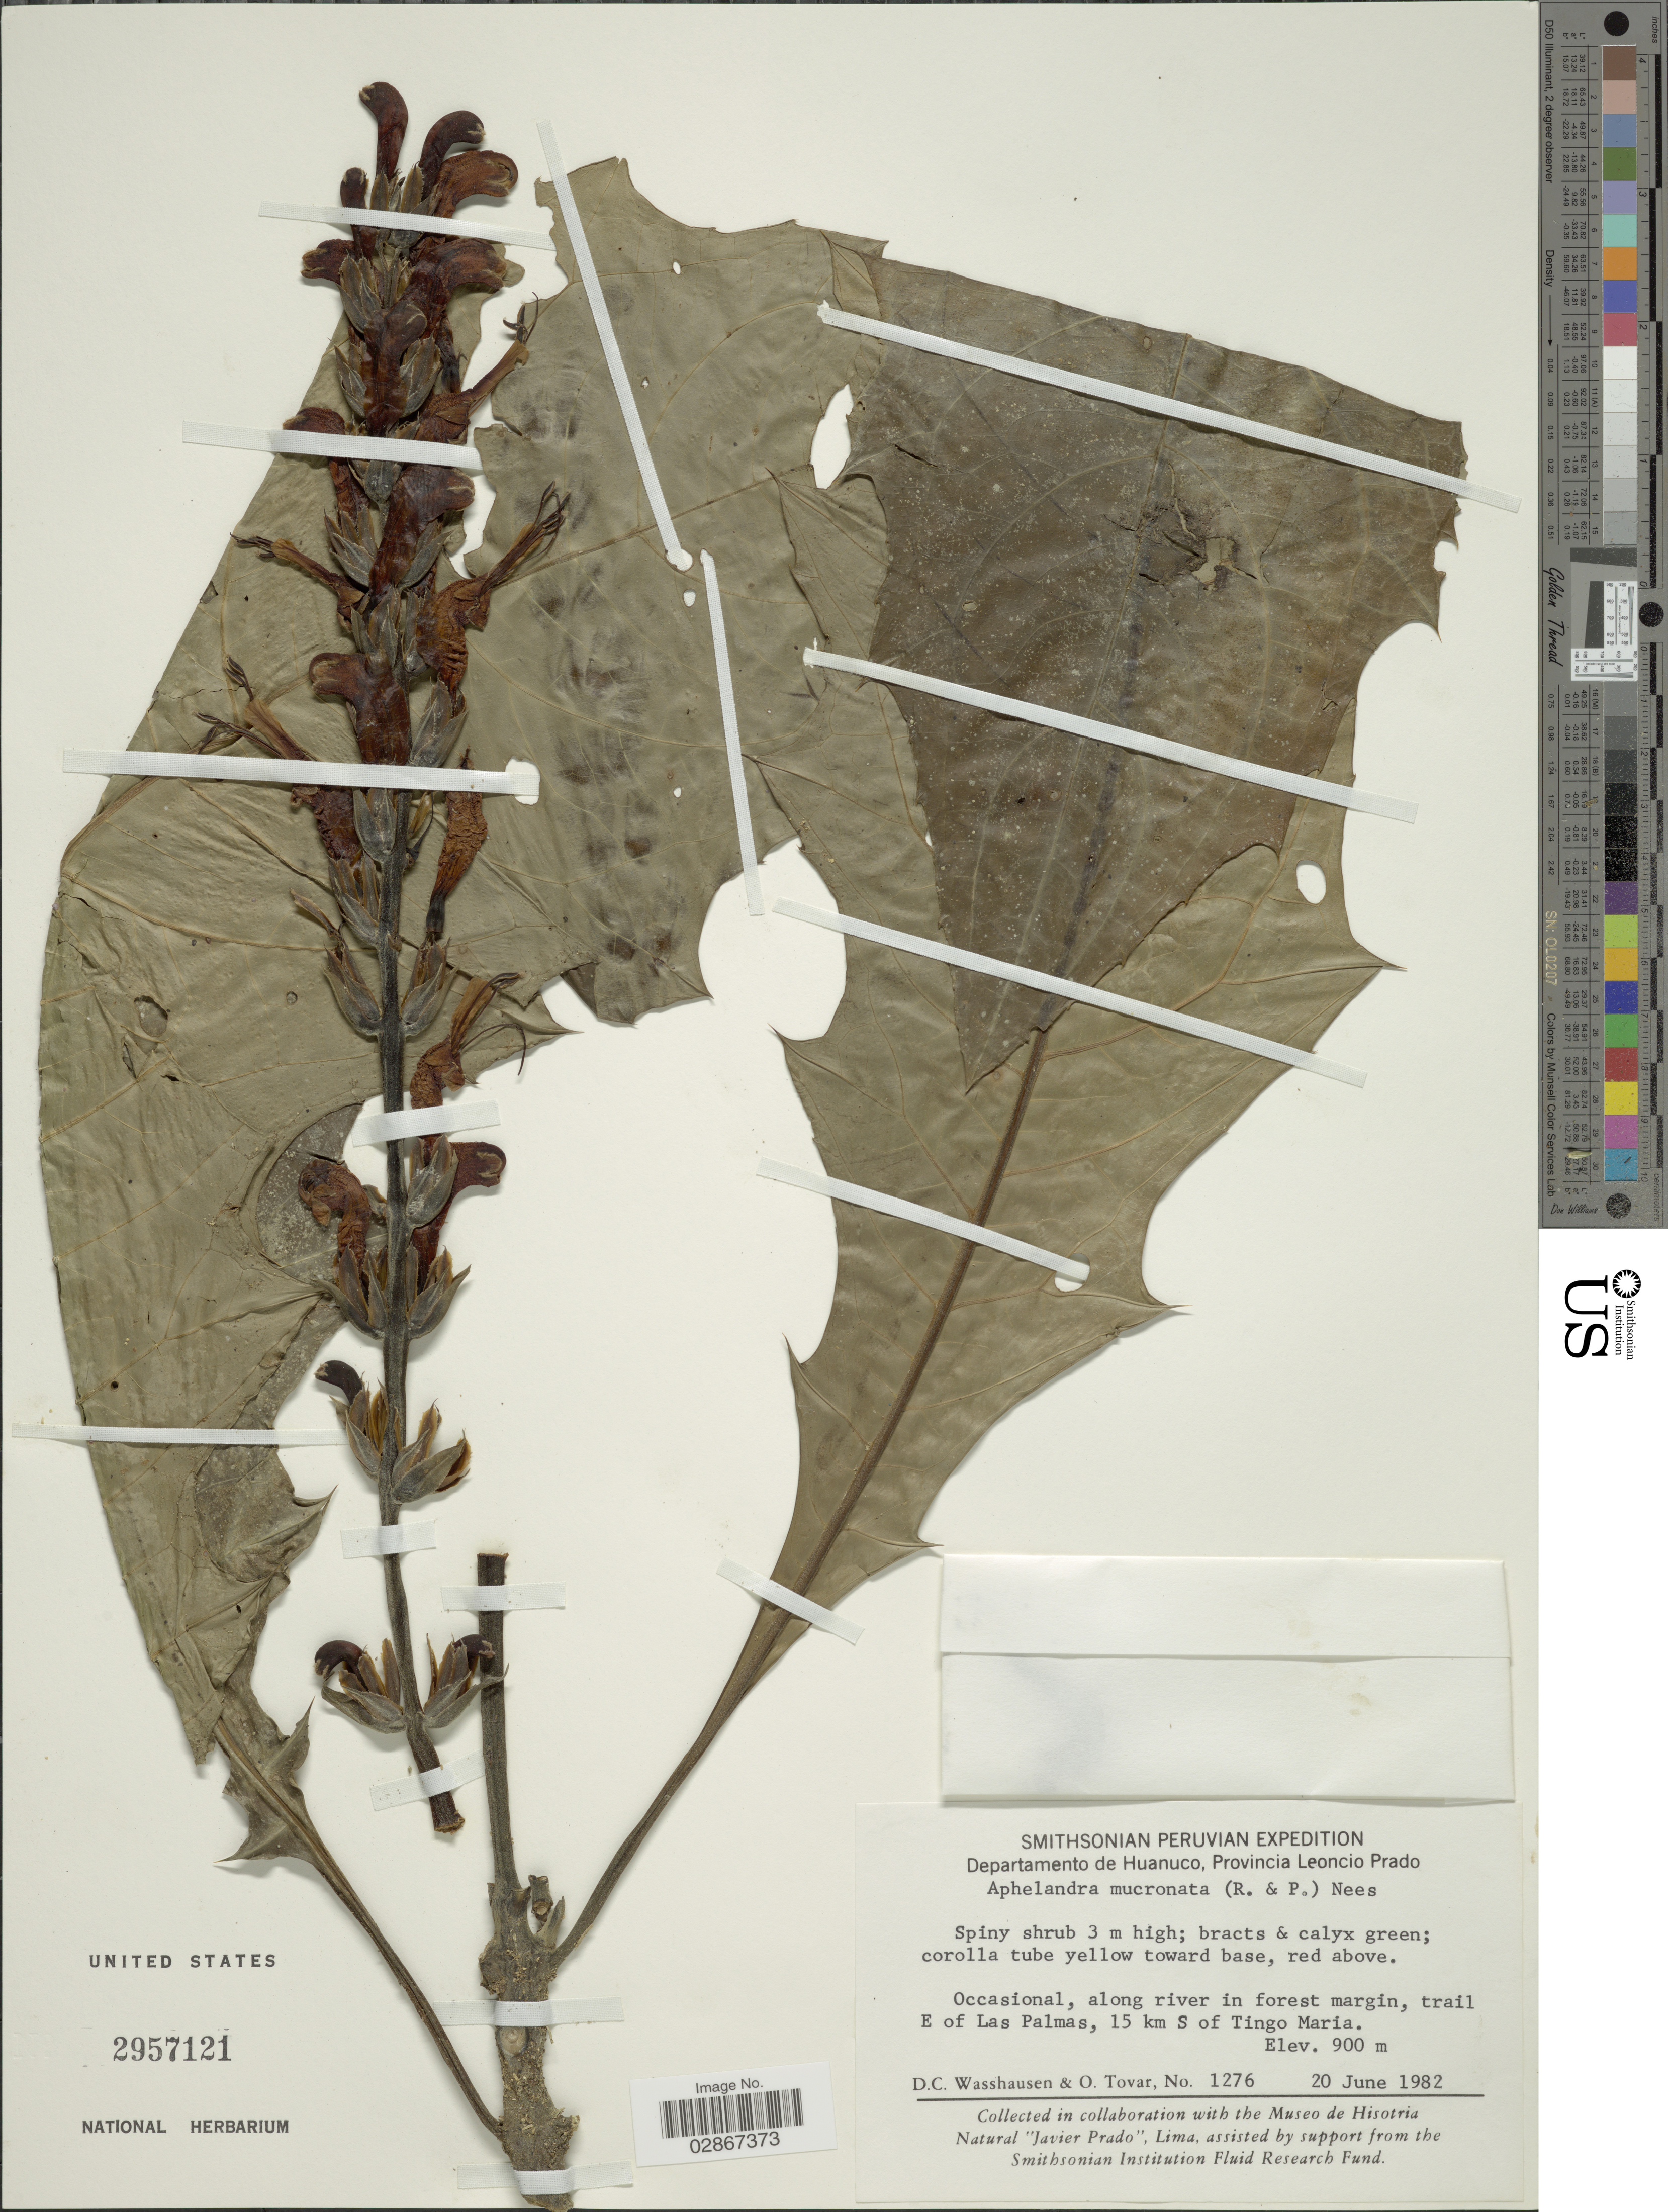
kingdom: Plantae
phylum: Tracheophyta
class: Magnoliopsida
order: Lamiales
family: Acanthaceae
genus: Aphelandra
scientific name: Aphelandra mucronata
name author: (Ruiz & Pav.) Nees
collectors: D. C. Wasshausen & Ó. Tovar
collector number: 1276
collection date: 1982-06-20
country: Peru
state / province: Huánuco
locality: Departamento de Huanuco, Provincia Leoncio Prado. Occasional, along river in forest margin, trail E of Las Palmas, 15 km S of Tingo Maria.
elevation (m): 900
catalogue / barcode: US 2957121